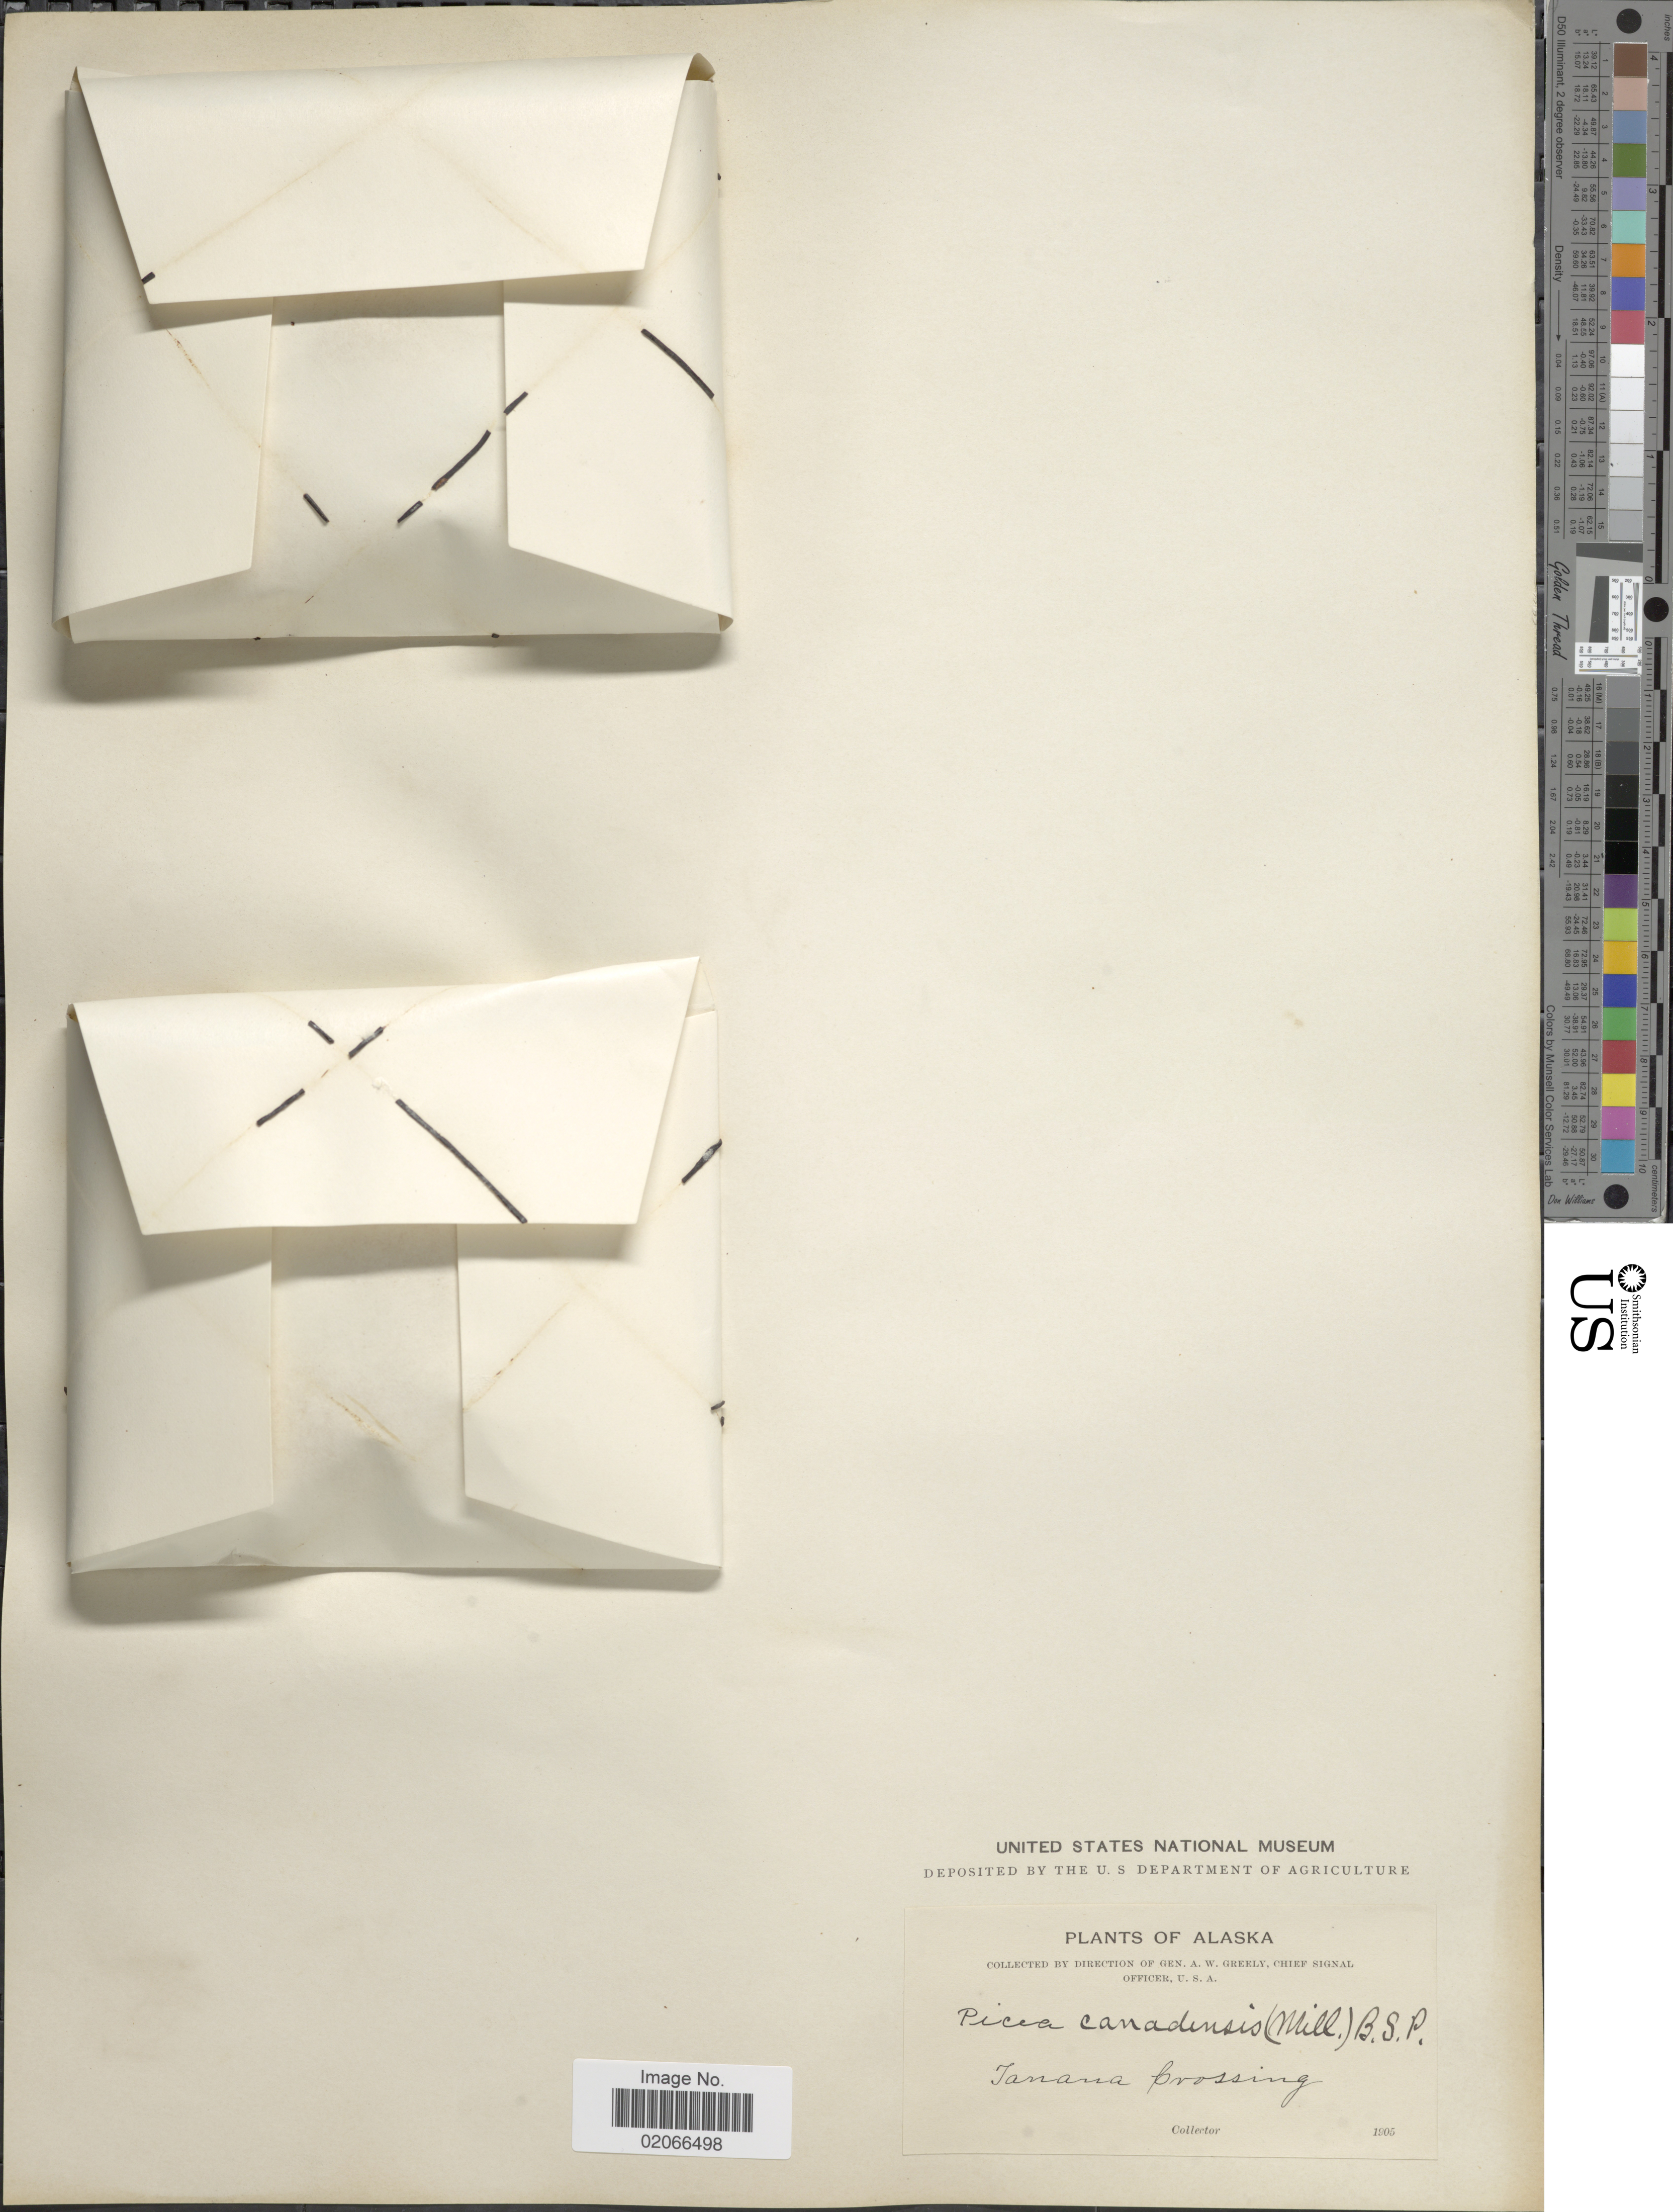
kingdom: Plantae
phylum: Tracheophyta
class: Pinopsida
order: Pinales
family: Pinaceae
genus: Picea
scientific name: Picea glauca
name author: (Moench) Voss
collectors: A. Greely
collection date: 1905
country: United States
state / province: Alaska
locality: Tanana Crossing